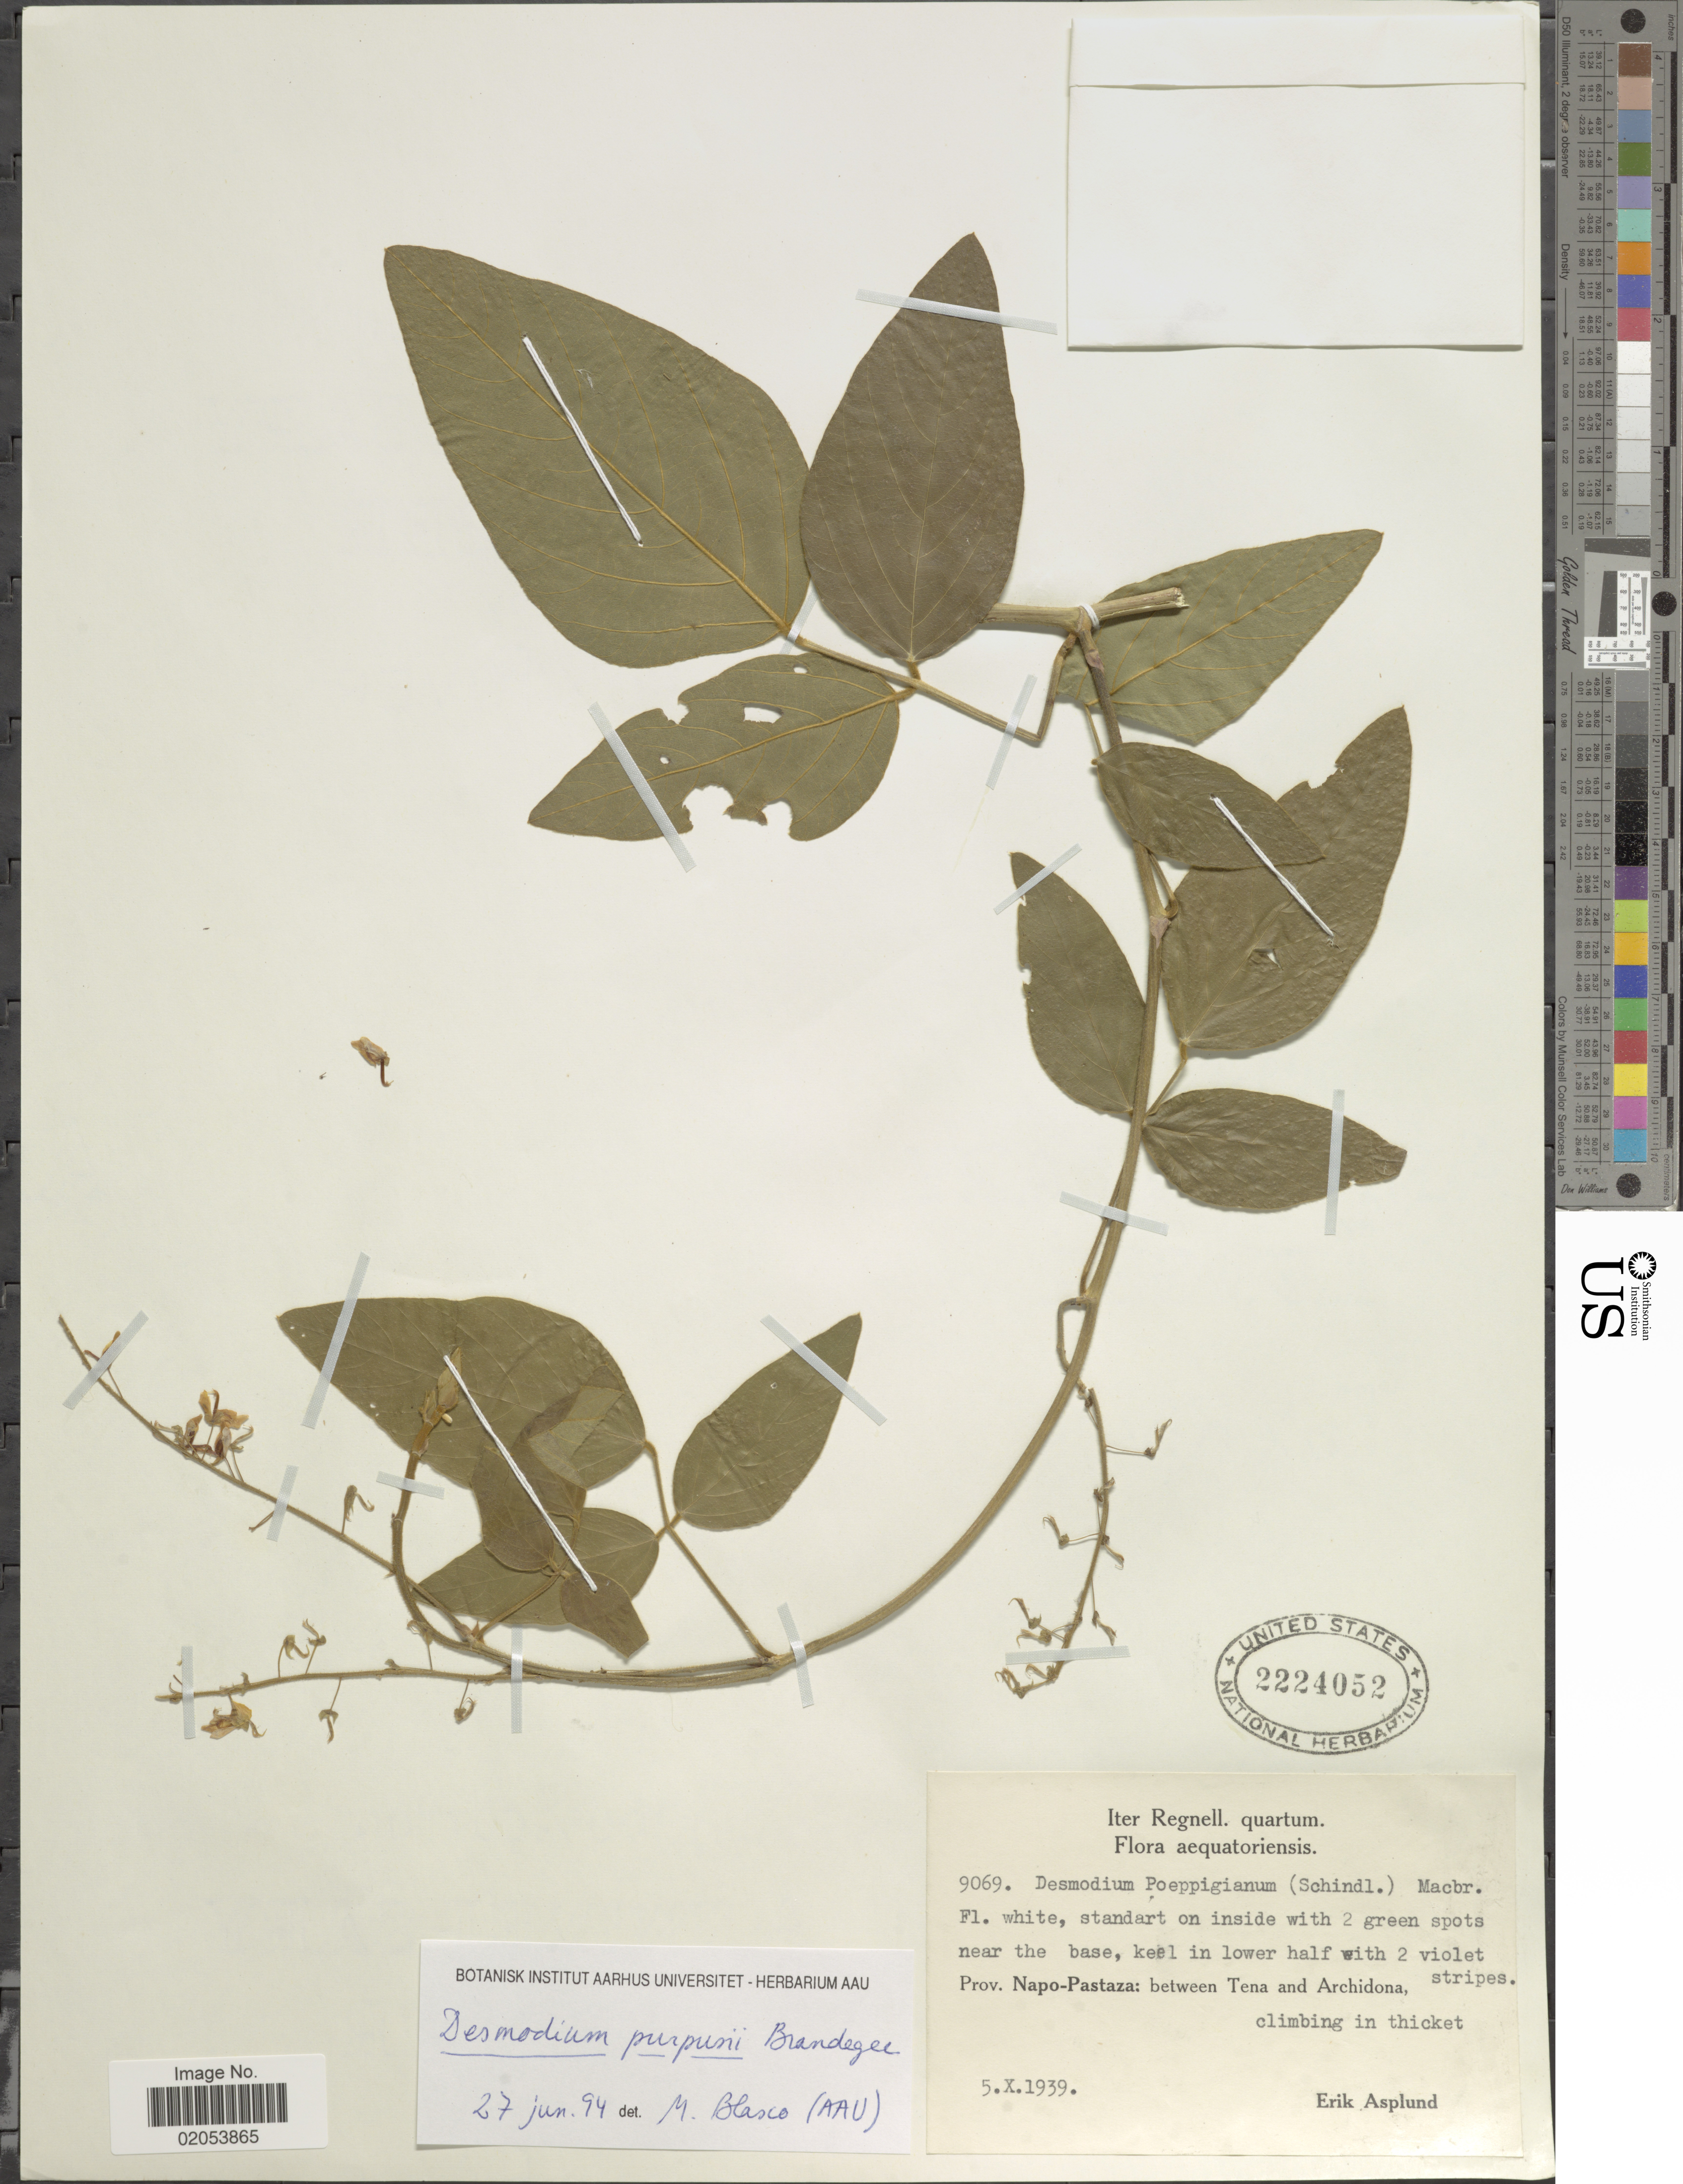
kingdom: Plantae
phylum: Tracheophyta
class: Magnoliopsida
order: Fabales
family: Fabaceae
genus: Desmodium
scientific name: Desmodium purpusii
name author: Brandegee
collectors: E. Asplund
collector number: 9069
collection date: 1939-10-05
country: Ecuador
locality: Aequatorienses. Prov. Napo - Pastaza: between Tena and Archidona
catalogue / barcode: US 2224052